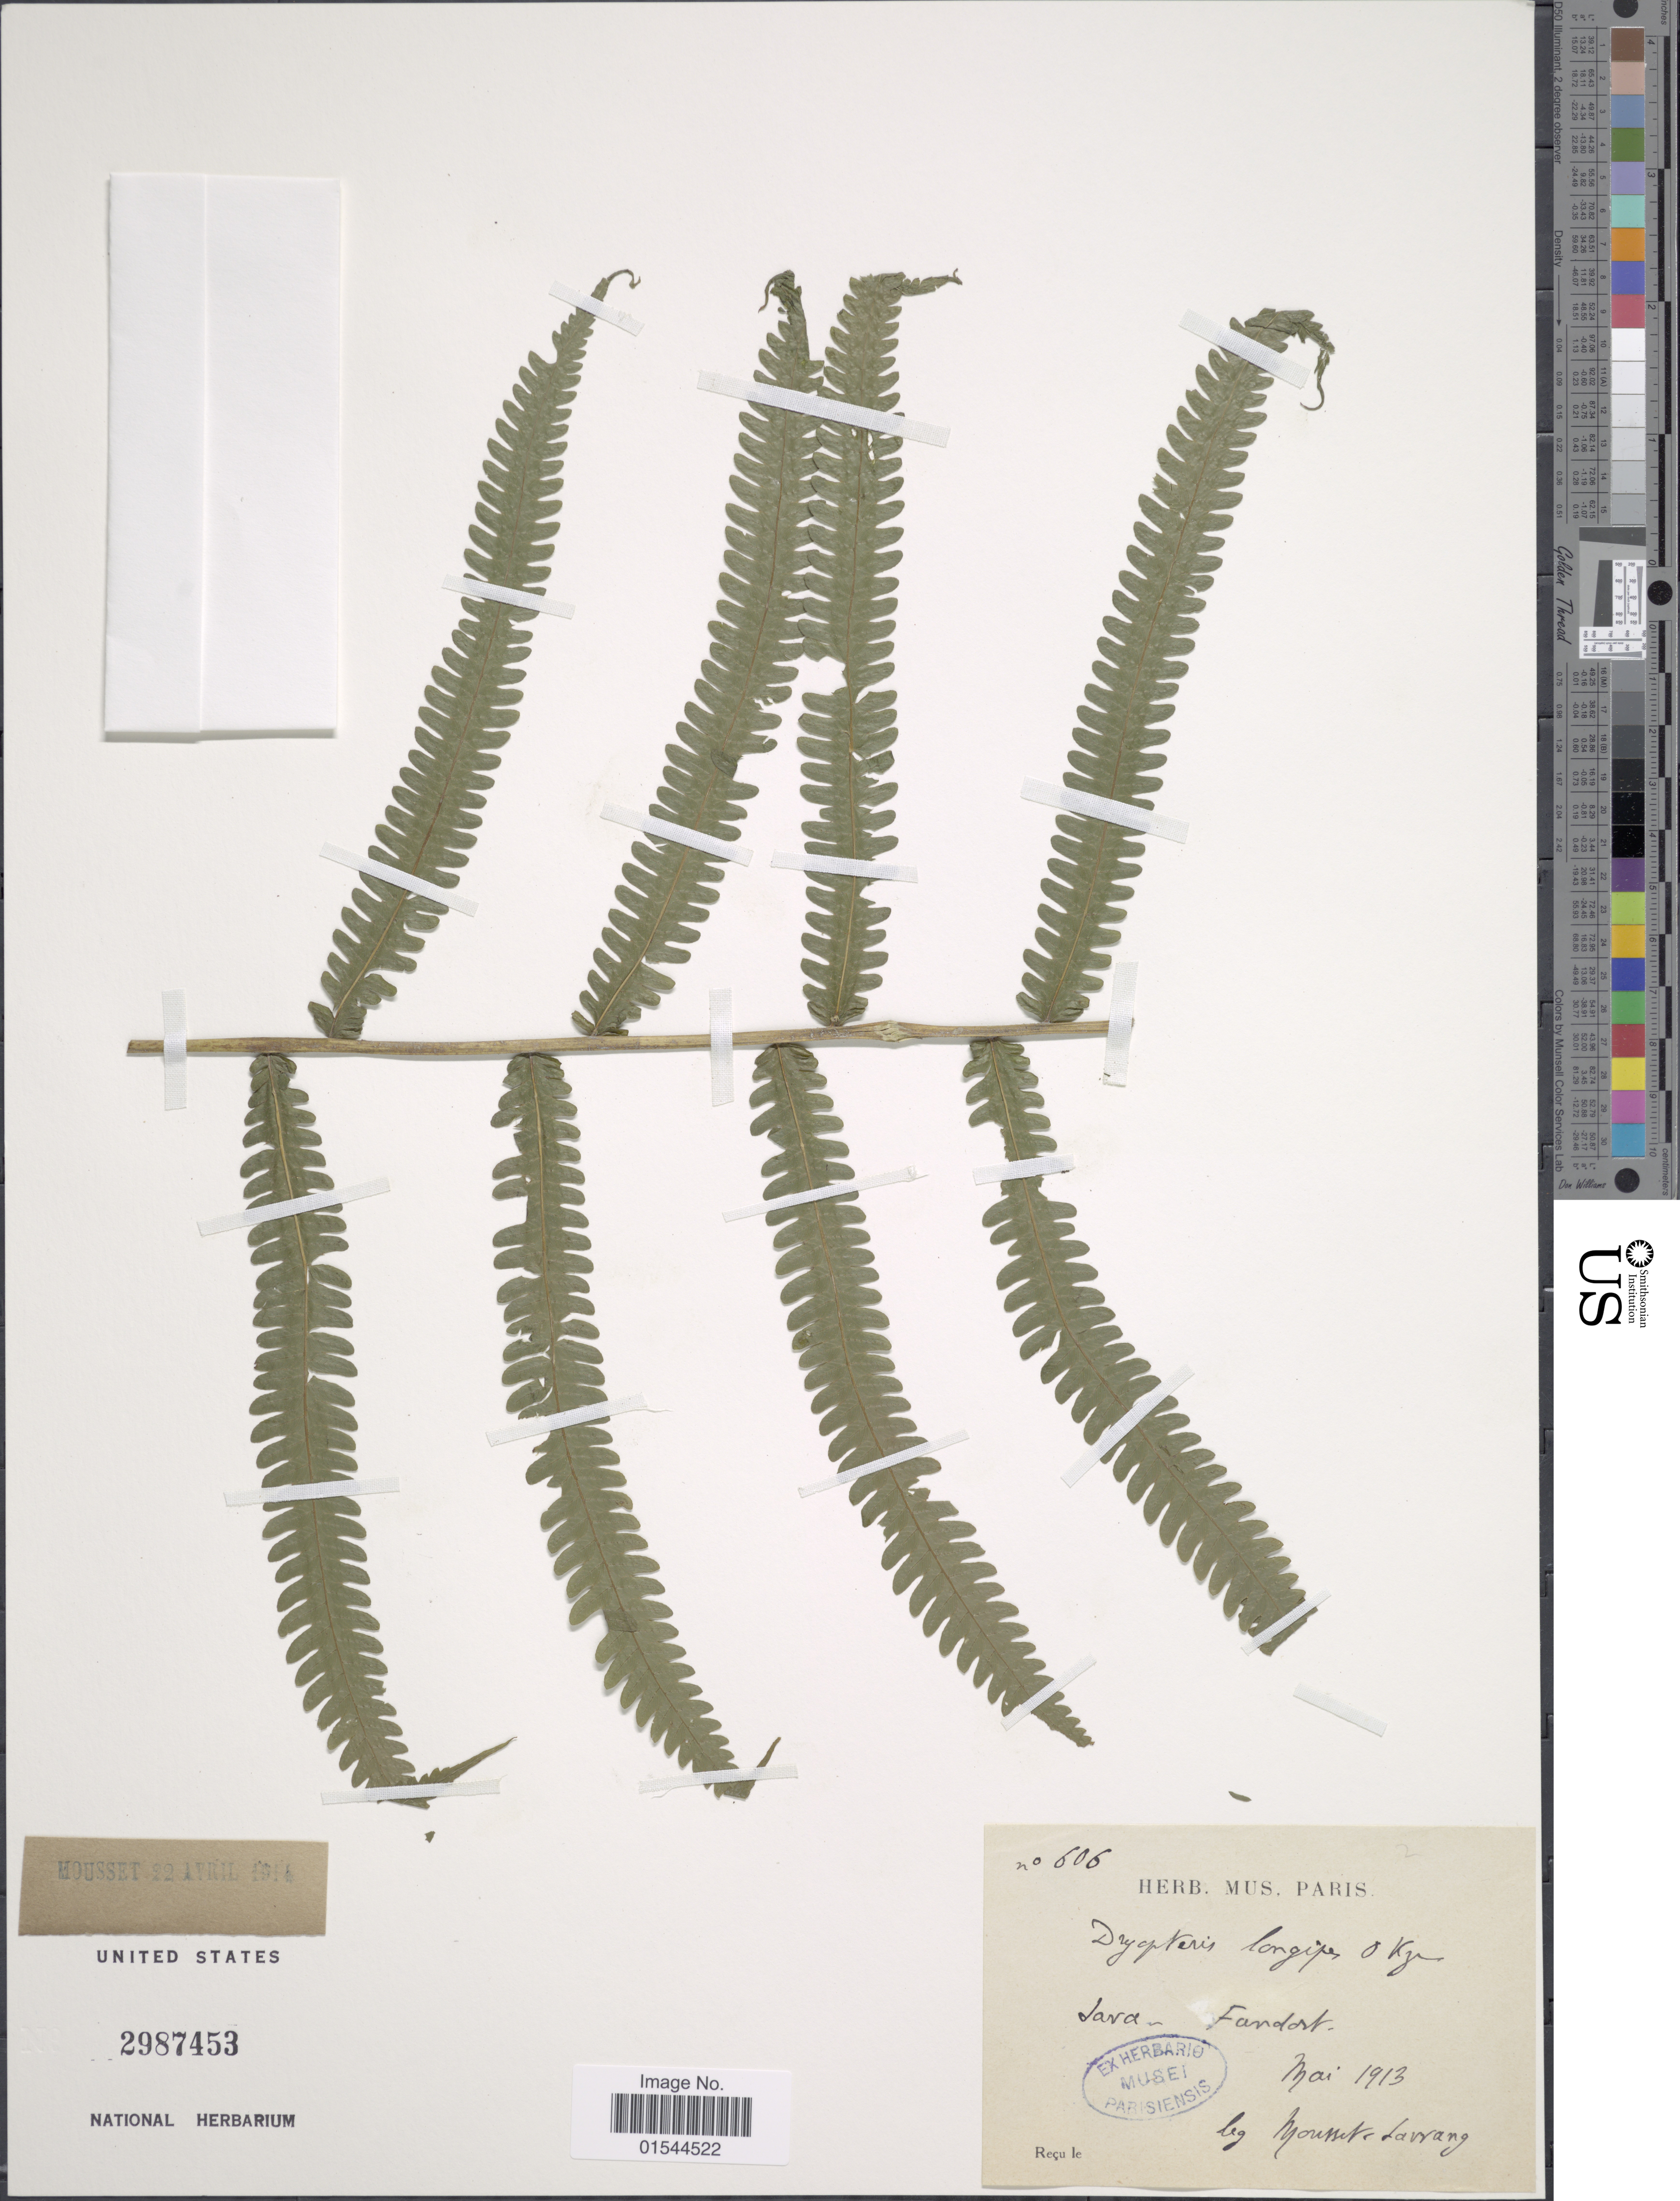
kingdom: Plantae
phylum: Tracheophyta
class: Polypodiopsida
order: Polypodiales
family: Thelypteridaceae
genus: Pneumatopteris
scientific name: Pneumatopteris longipes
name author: (Blume) Holttum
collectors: Mousset-Lawang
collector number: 606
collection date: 1913-05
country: Indonesia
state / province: Java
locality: Java-Fundort [interpreted]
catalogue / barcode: US 2987453